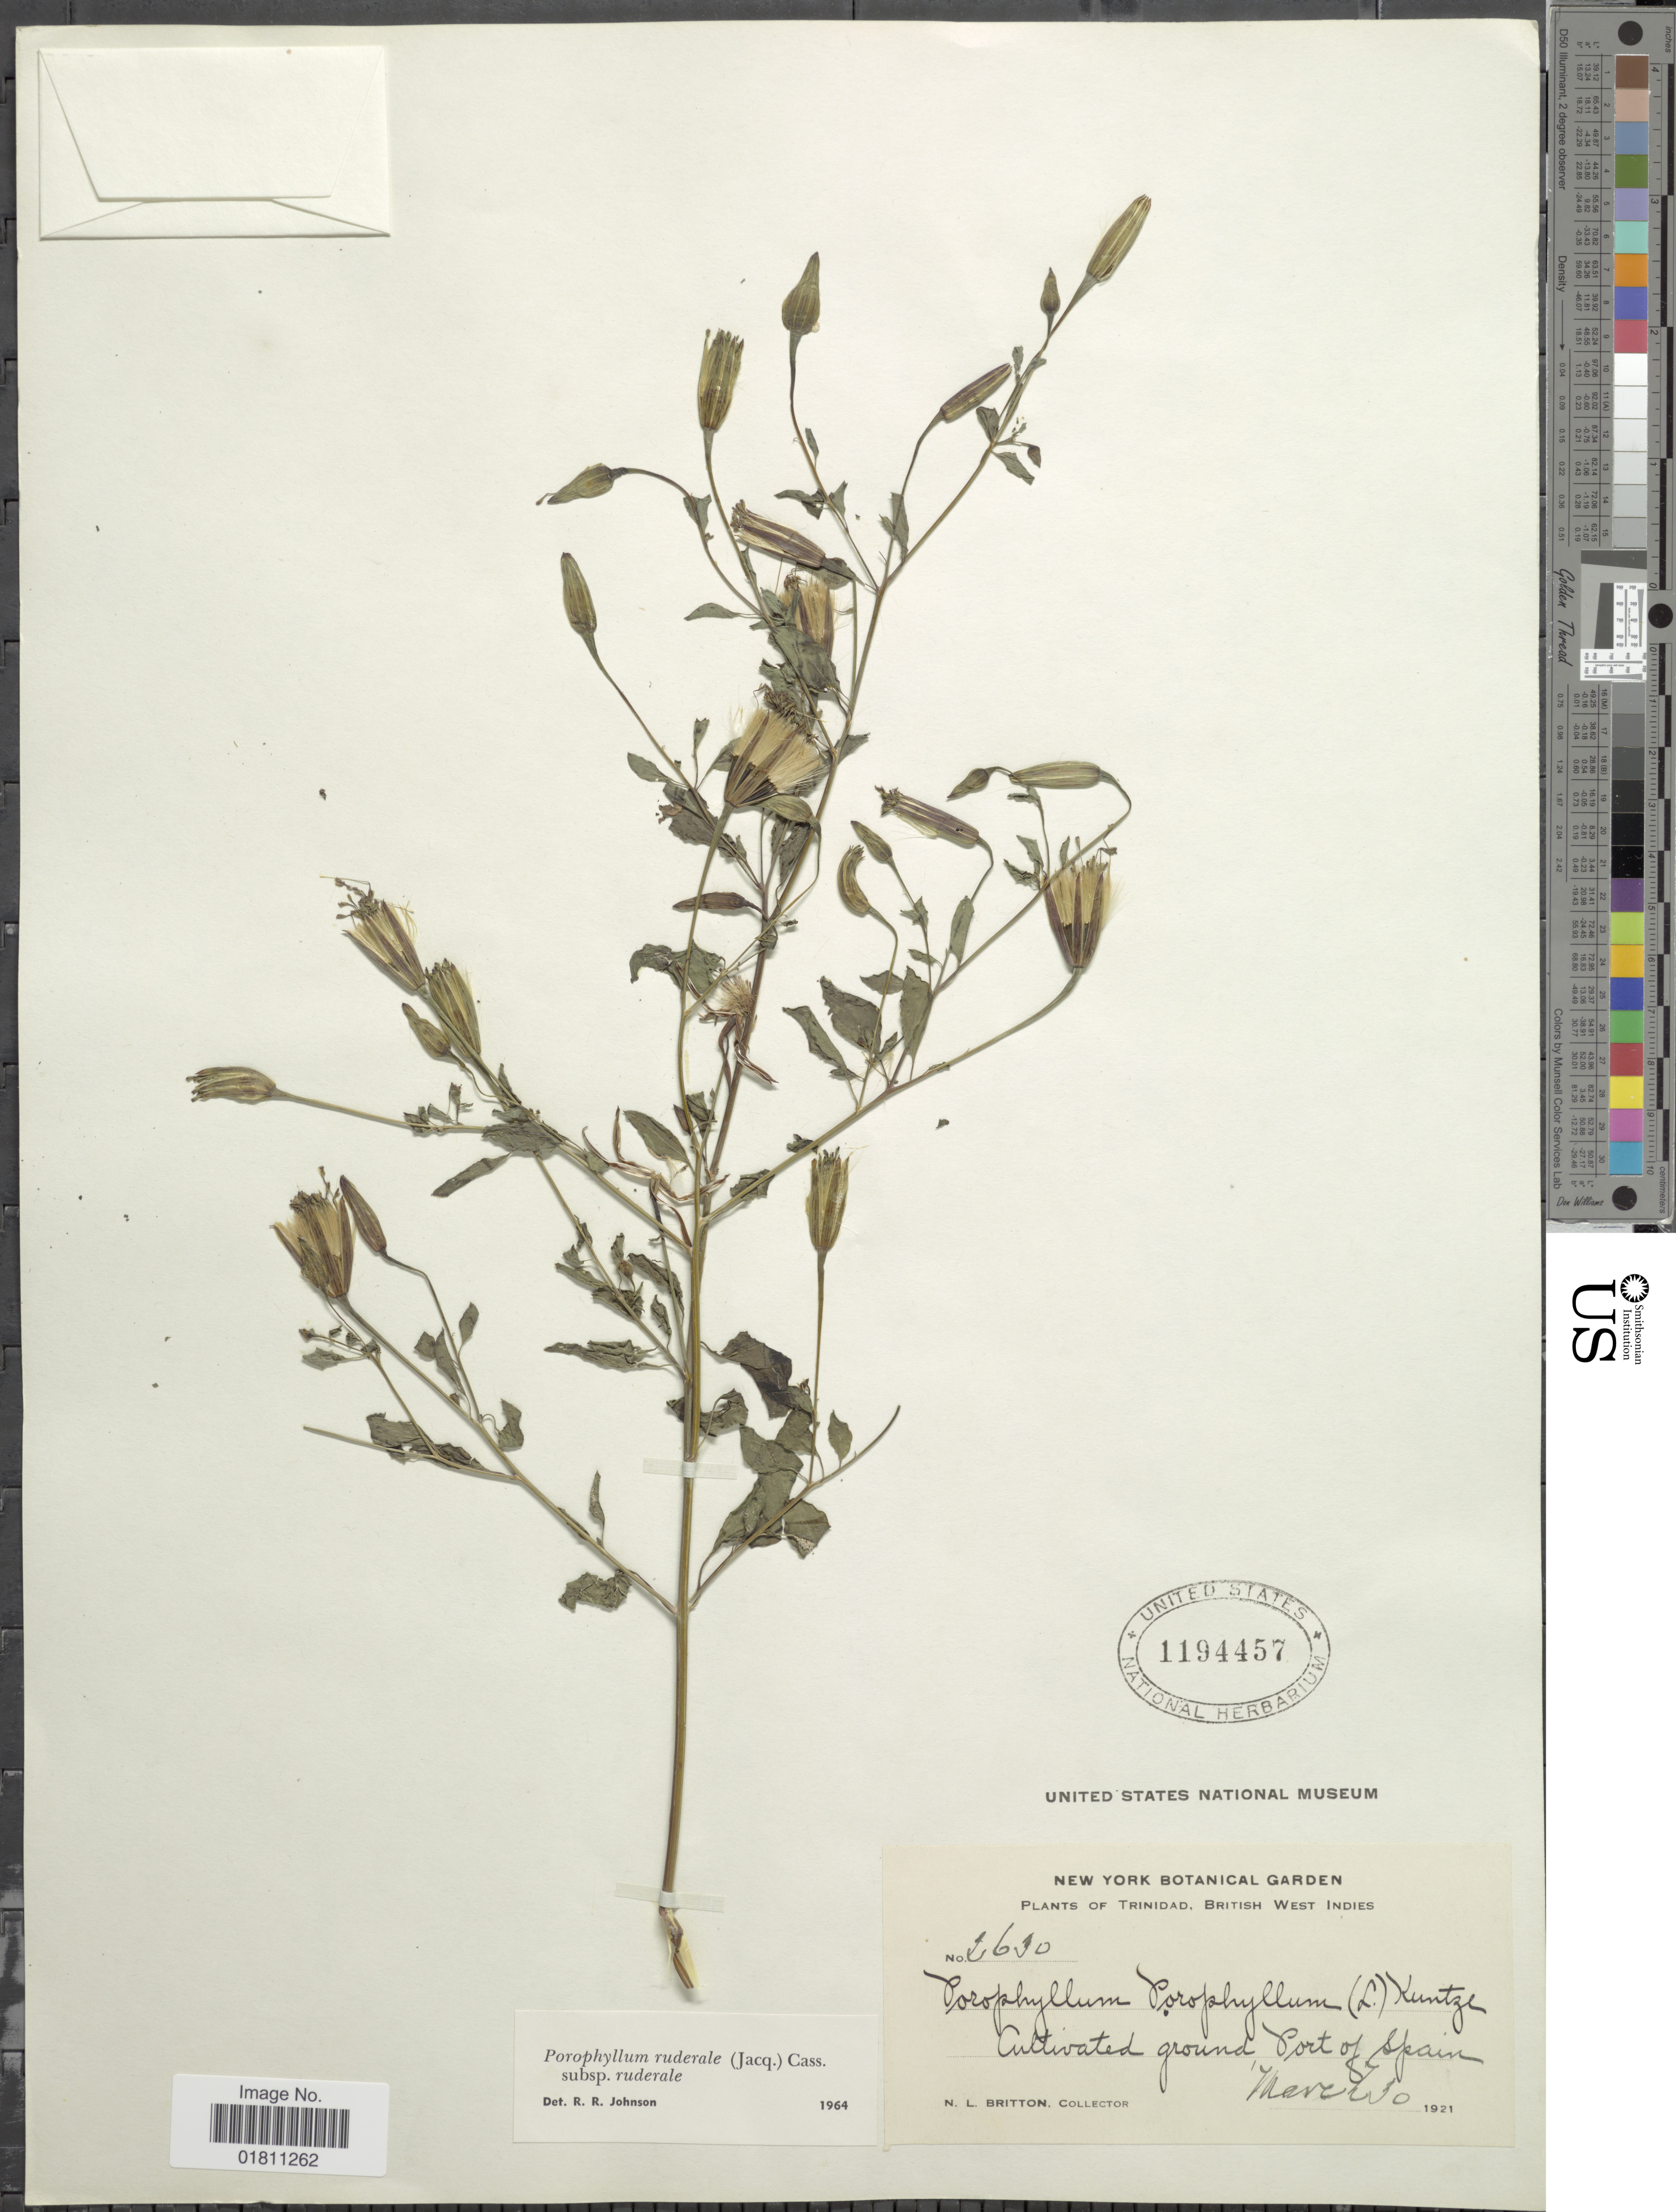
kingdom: Plantae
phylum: Tracheophyta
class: Magnoliopsida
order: Asterales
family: Asteraceae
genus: Porophyllum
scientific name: Porophyllum ruderale subsp. ruderale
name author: (Jacq.) Cass.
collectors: N. Britton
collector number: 2690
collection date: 1921-03-30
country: Trinidad and Tobago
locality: Port of Spain. British West Indies. Trinidad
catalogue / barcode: US 1194457